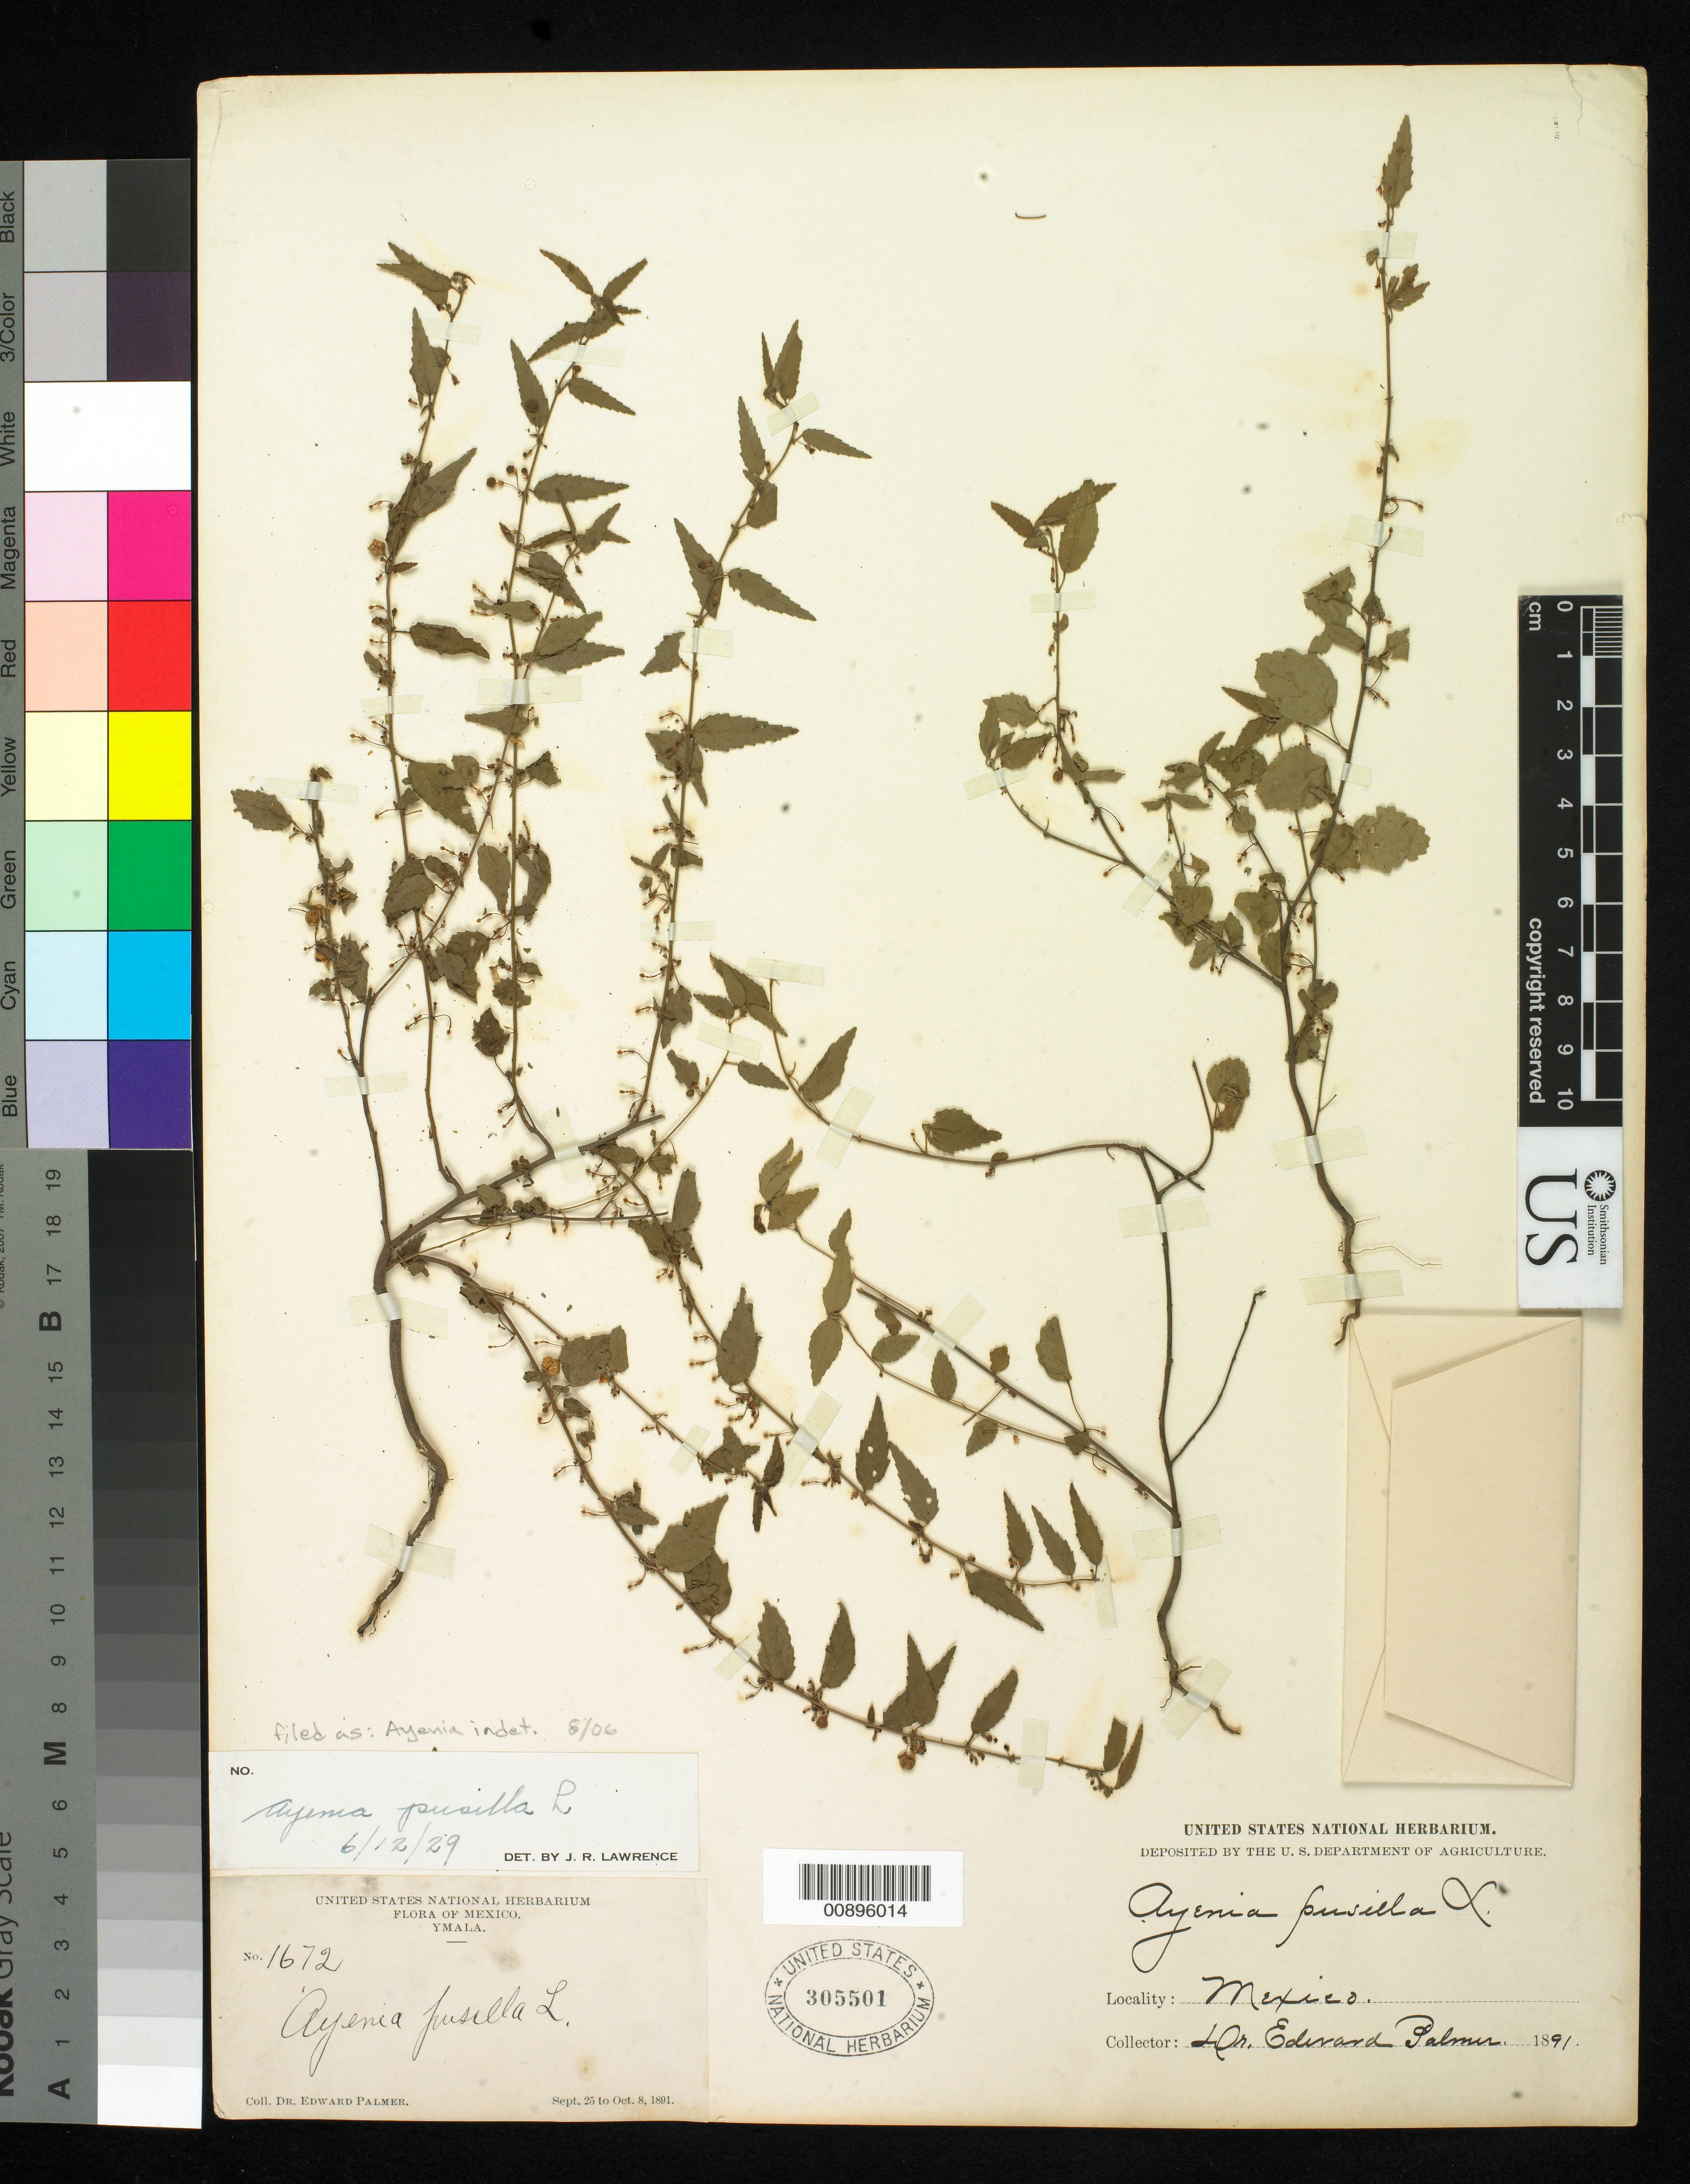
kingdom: Plantae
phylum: Tracheophyta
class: Magnoliopsida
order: Malvales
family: Malvaceae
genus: Ayenia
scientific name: Ayenia sp.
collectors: E. Palmer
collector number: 1672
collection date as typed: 25 Sep 1891 to 08 Oct 1891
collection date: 1891-09-25/1891-10-08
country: Mexico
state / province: Sinaloa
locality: Ymala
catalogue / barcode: US 305501